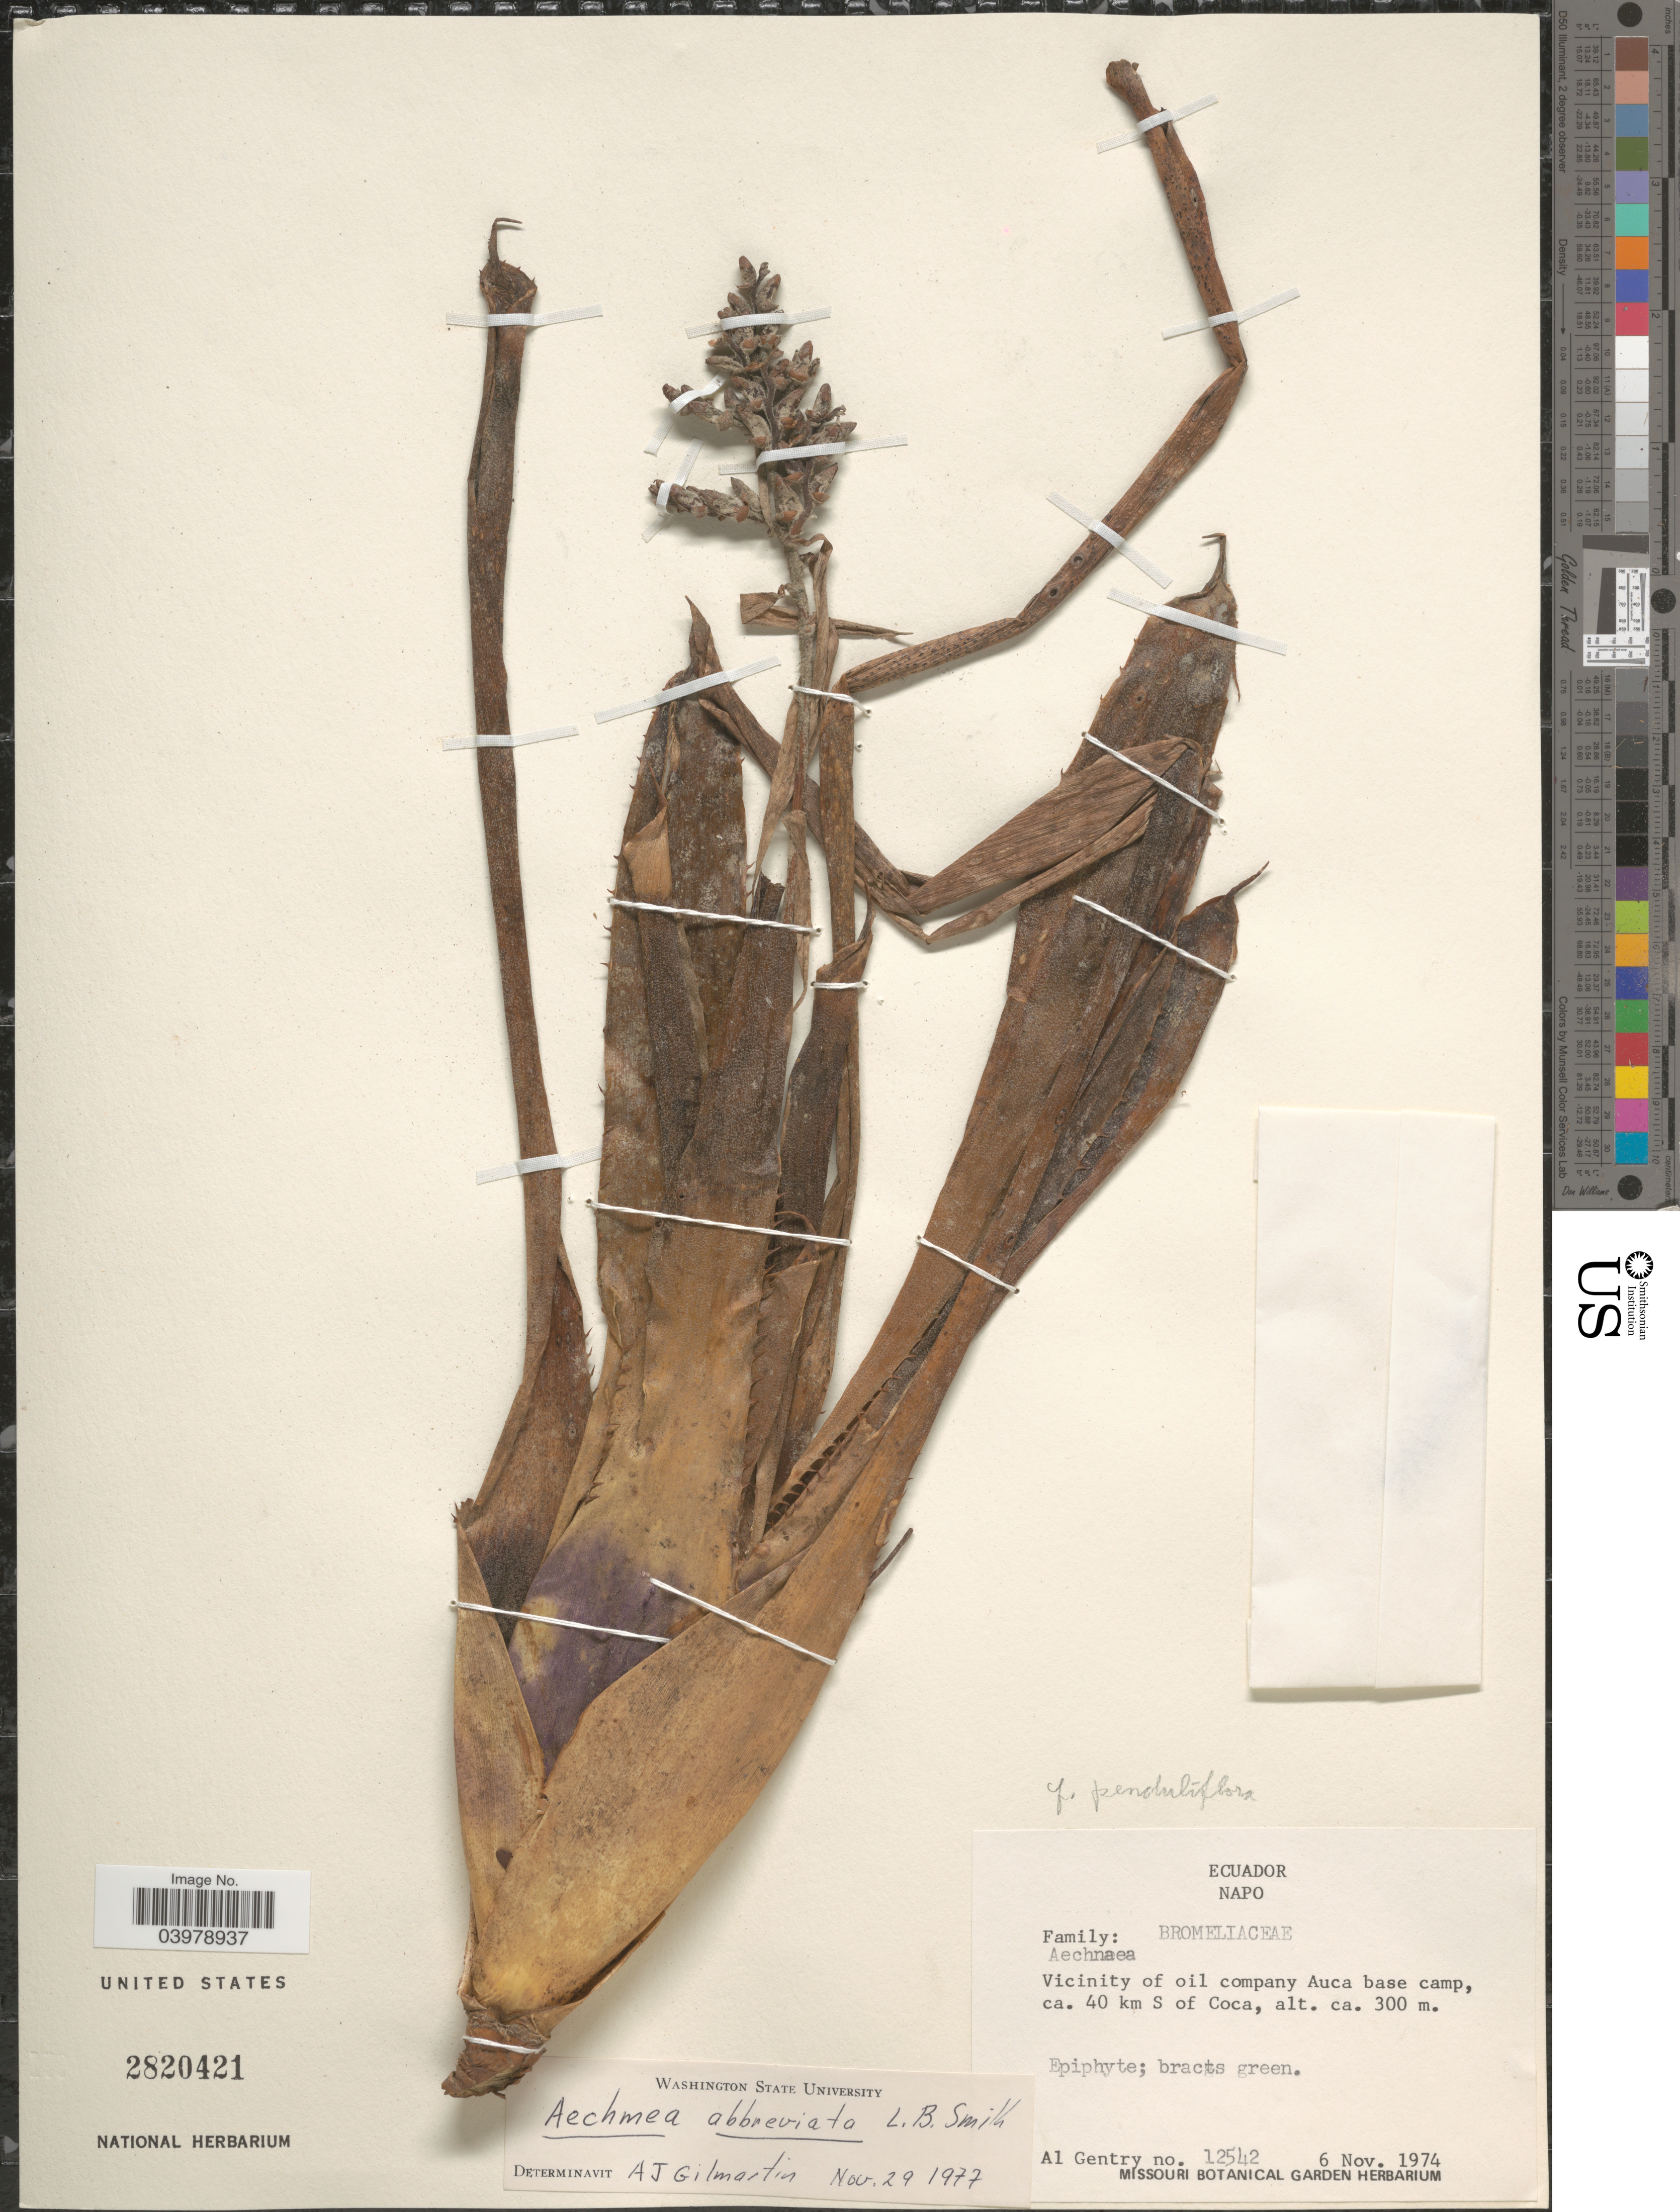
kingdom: Plantae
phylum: Tracheophyta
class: Liliopsida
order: Poales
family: Bromeliaceae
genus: Aechmea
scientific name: Aechmea abbreviata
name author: L.B. Sm.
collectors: A. H. Gentry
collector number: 12542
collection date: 1974-11-06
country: Ecuador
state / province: Napo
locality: Vicinity of oil company Auca base camp, ca. 40 km S of Coca.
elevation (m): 300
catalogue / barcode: US 2820421